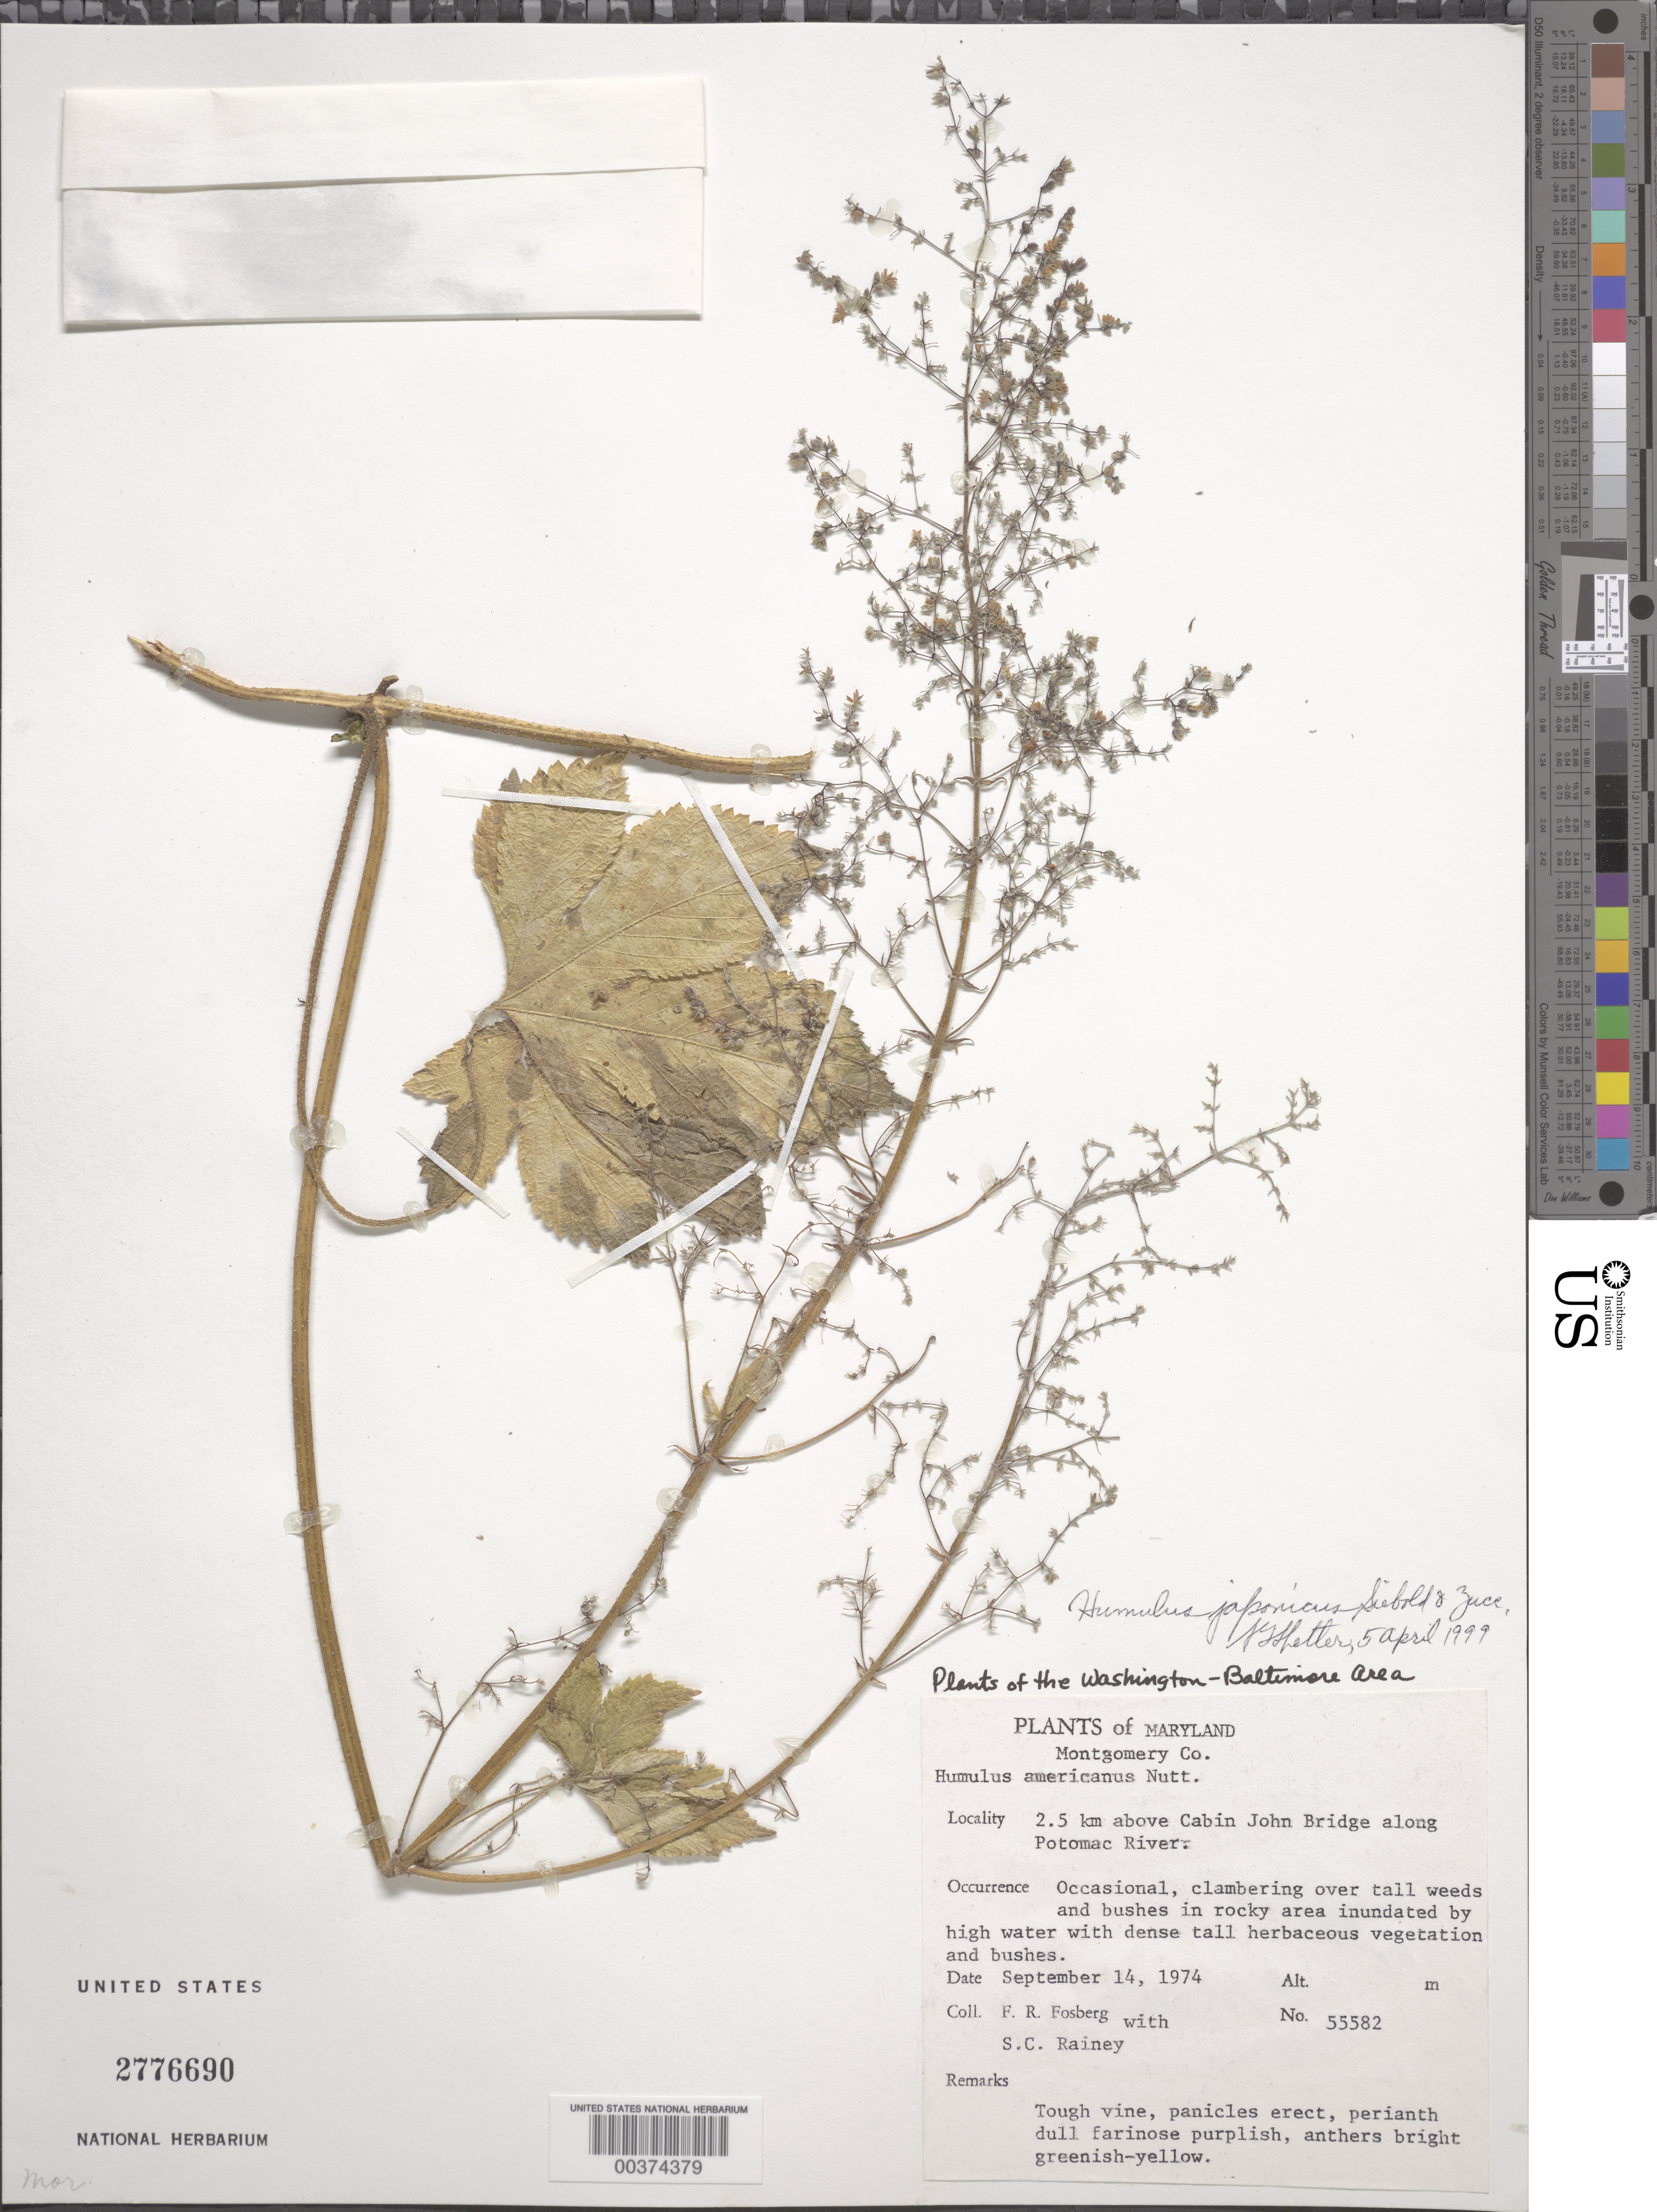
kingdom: Plantae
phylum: Tracheophyta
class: Magnoliopsida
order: Rosales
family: Cannabaceae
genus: Humulus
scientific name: Humulus japonicus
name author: Siebold & Zucc.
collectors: F. R. Fosberg & S. C. Rainey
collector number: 55582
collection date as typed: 14 Sep 1974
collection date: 1974-09-14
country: United States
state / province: Maryland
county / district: Montgomery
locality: Above Cabin John Bridge along Potomac C. & O. Canal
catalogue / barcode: US 2776690